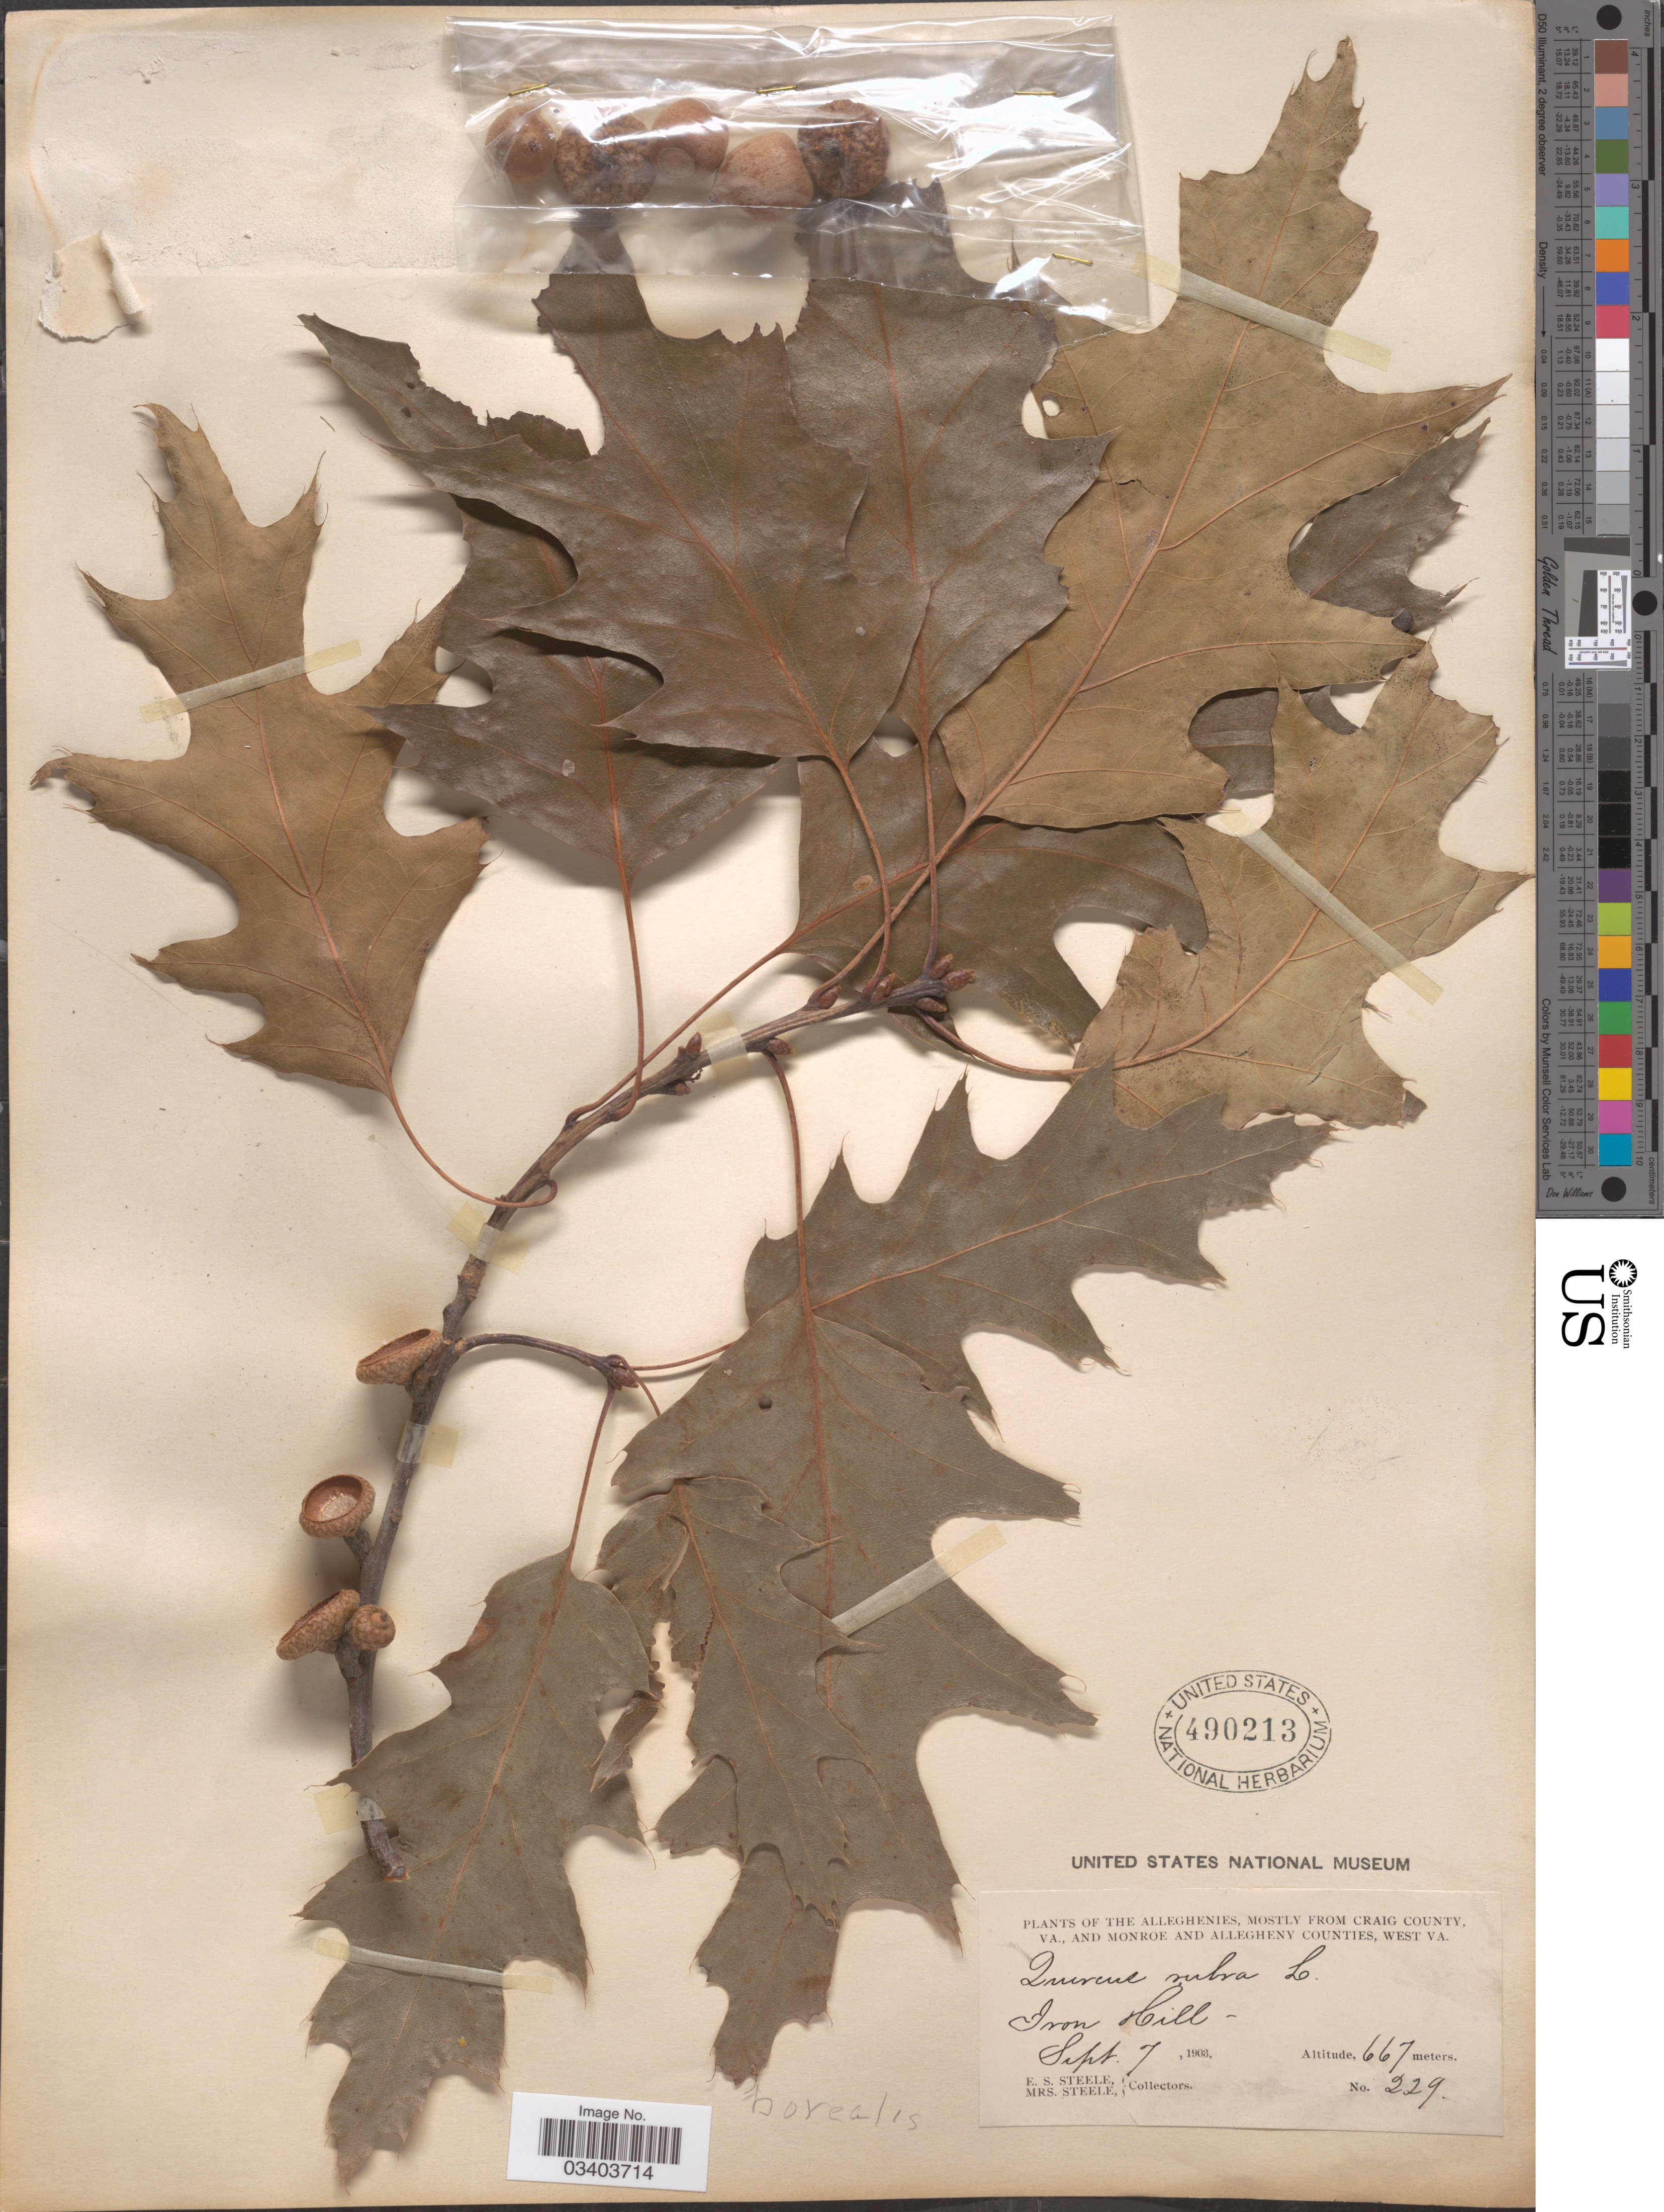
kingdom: Plantae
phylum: Tracheophyta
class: Magnoliopsida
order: Fagales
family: Fagaceae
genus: Quercus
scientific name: Quercus borealis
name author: F. Michx.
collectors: E. Steele & Mrs. E. S. Steele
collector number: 229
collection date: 1903-09-07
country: United States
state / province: Virginia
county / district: Craig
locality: The Alleghenies, mostly from Craig County, Va., and Monroe and Allegheny Counties, West Va. Iron Hill.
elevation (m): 667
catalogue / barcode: US 490213